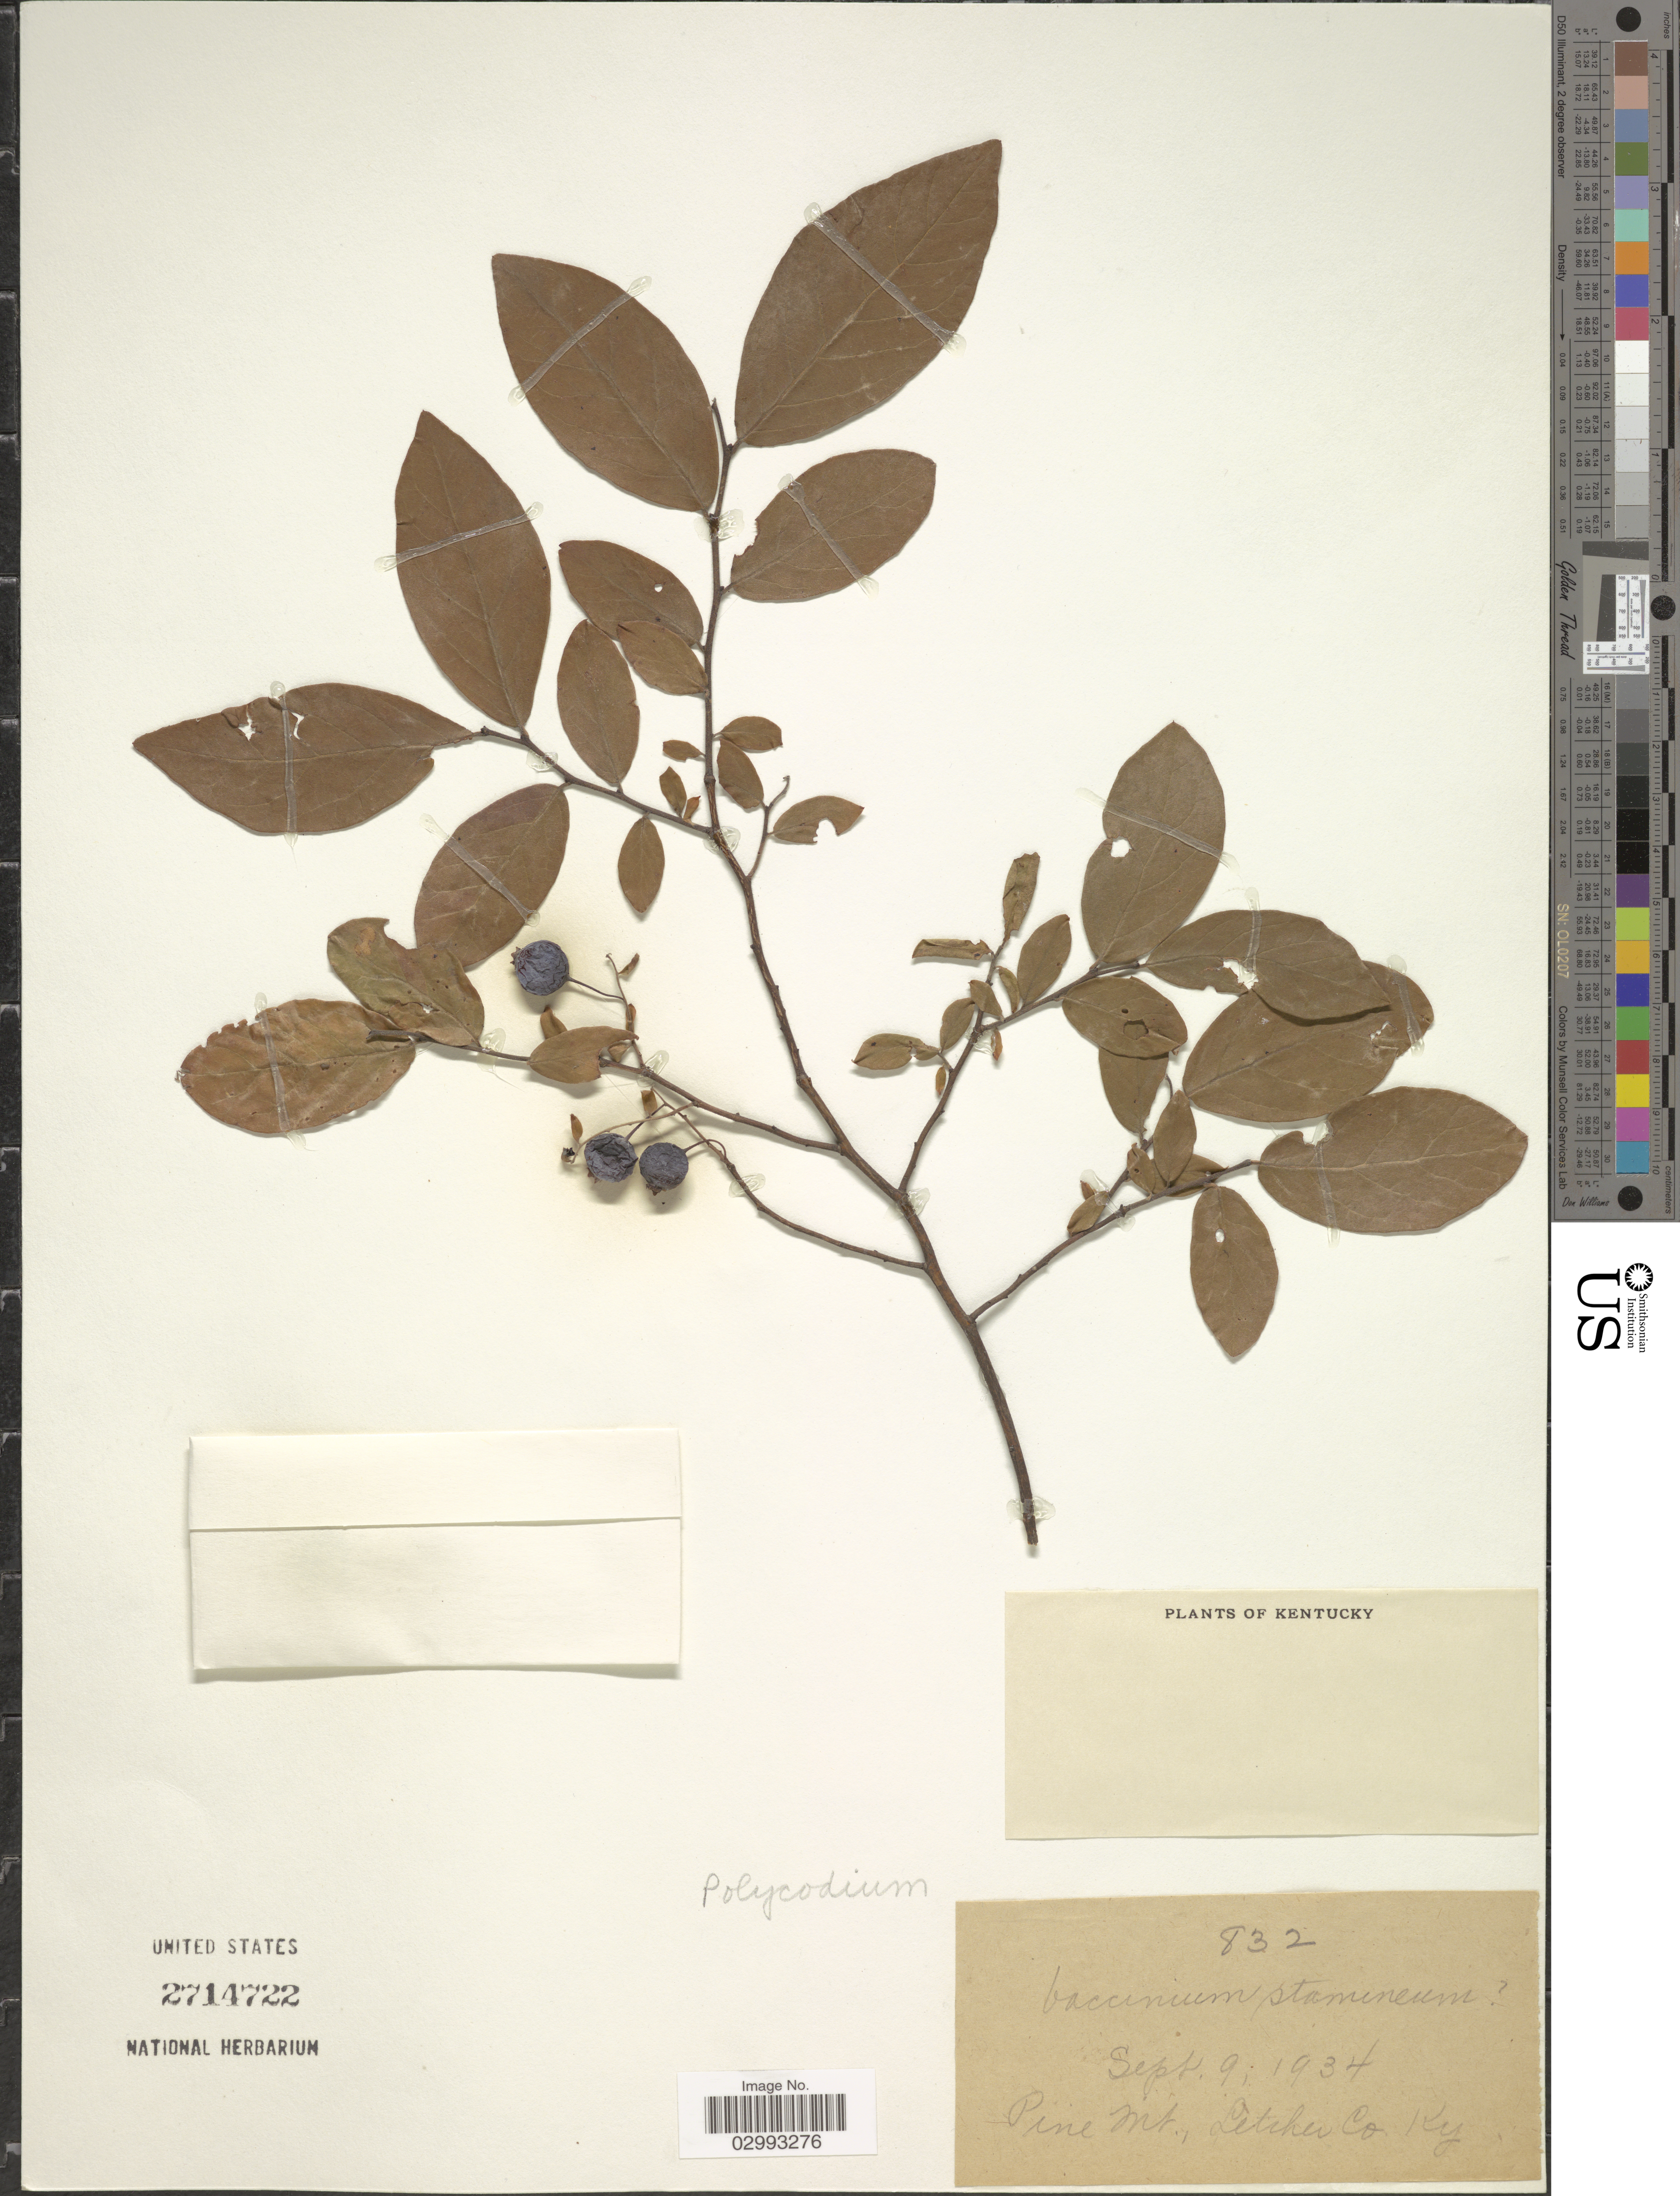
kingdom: Plantae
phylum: Tracheophyta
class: Magnoliopsida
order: Ericales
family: Ericaceae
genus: Polycodium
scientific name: Polycodium stamineum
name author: (L.) Greene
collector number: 832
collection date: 1934-09-09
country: United States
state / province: Kentucky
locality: Pine Mt., Letcher Co.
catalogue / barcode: US 2714722